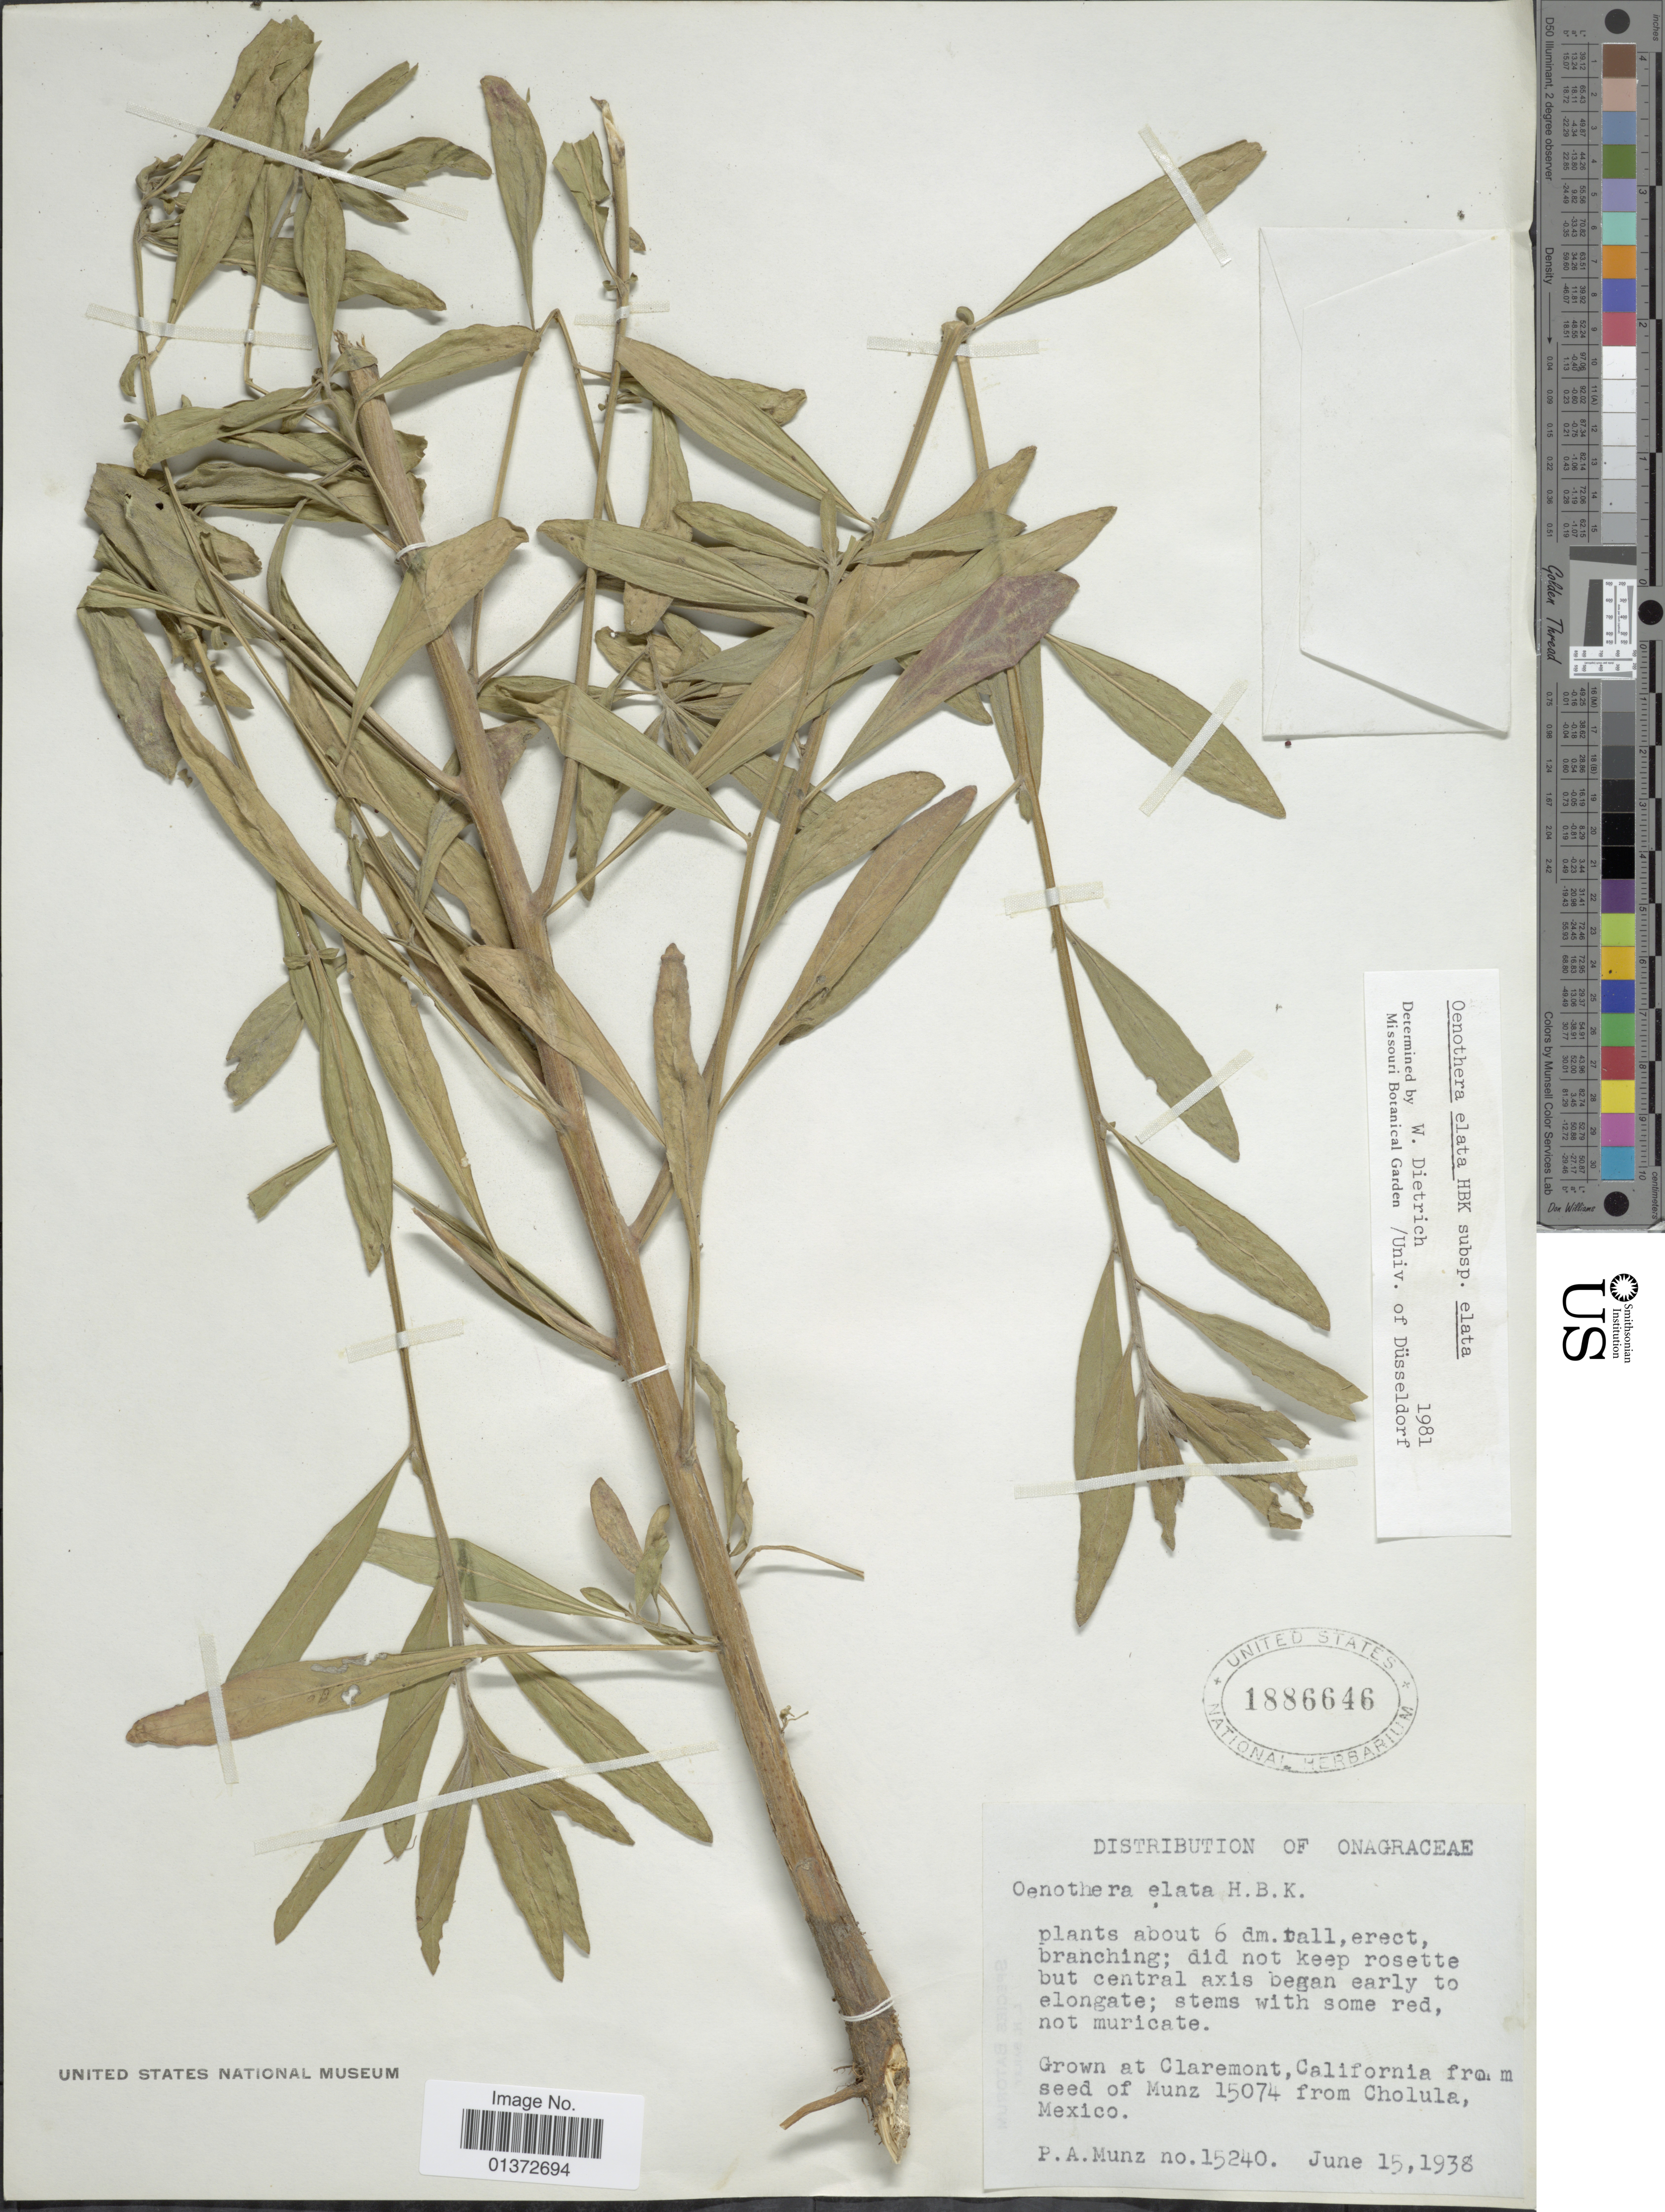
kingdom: Plantae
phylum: Tracheophyta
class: Magnoliopsida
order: Myrtales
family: Onagraceae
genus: Oenothera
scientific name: Oenothera elata subsp. elata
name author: Kunth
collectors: P. A. Munz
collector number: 15240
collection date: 1938-06-15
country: United States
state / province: California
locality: Claremont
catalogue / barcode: US 1886646